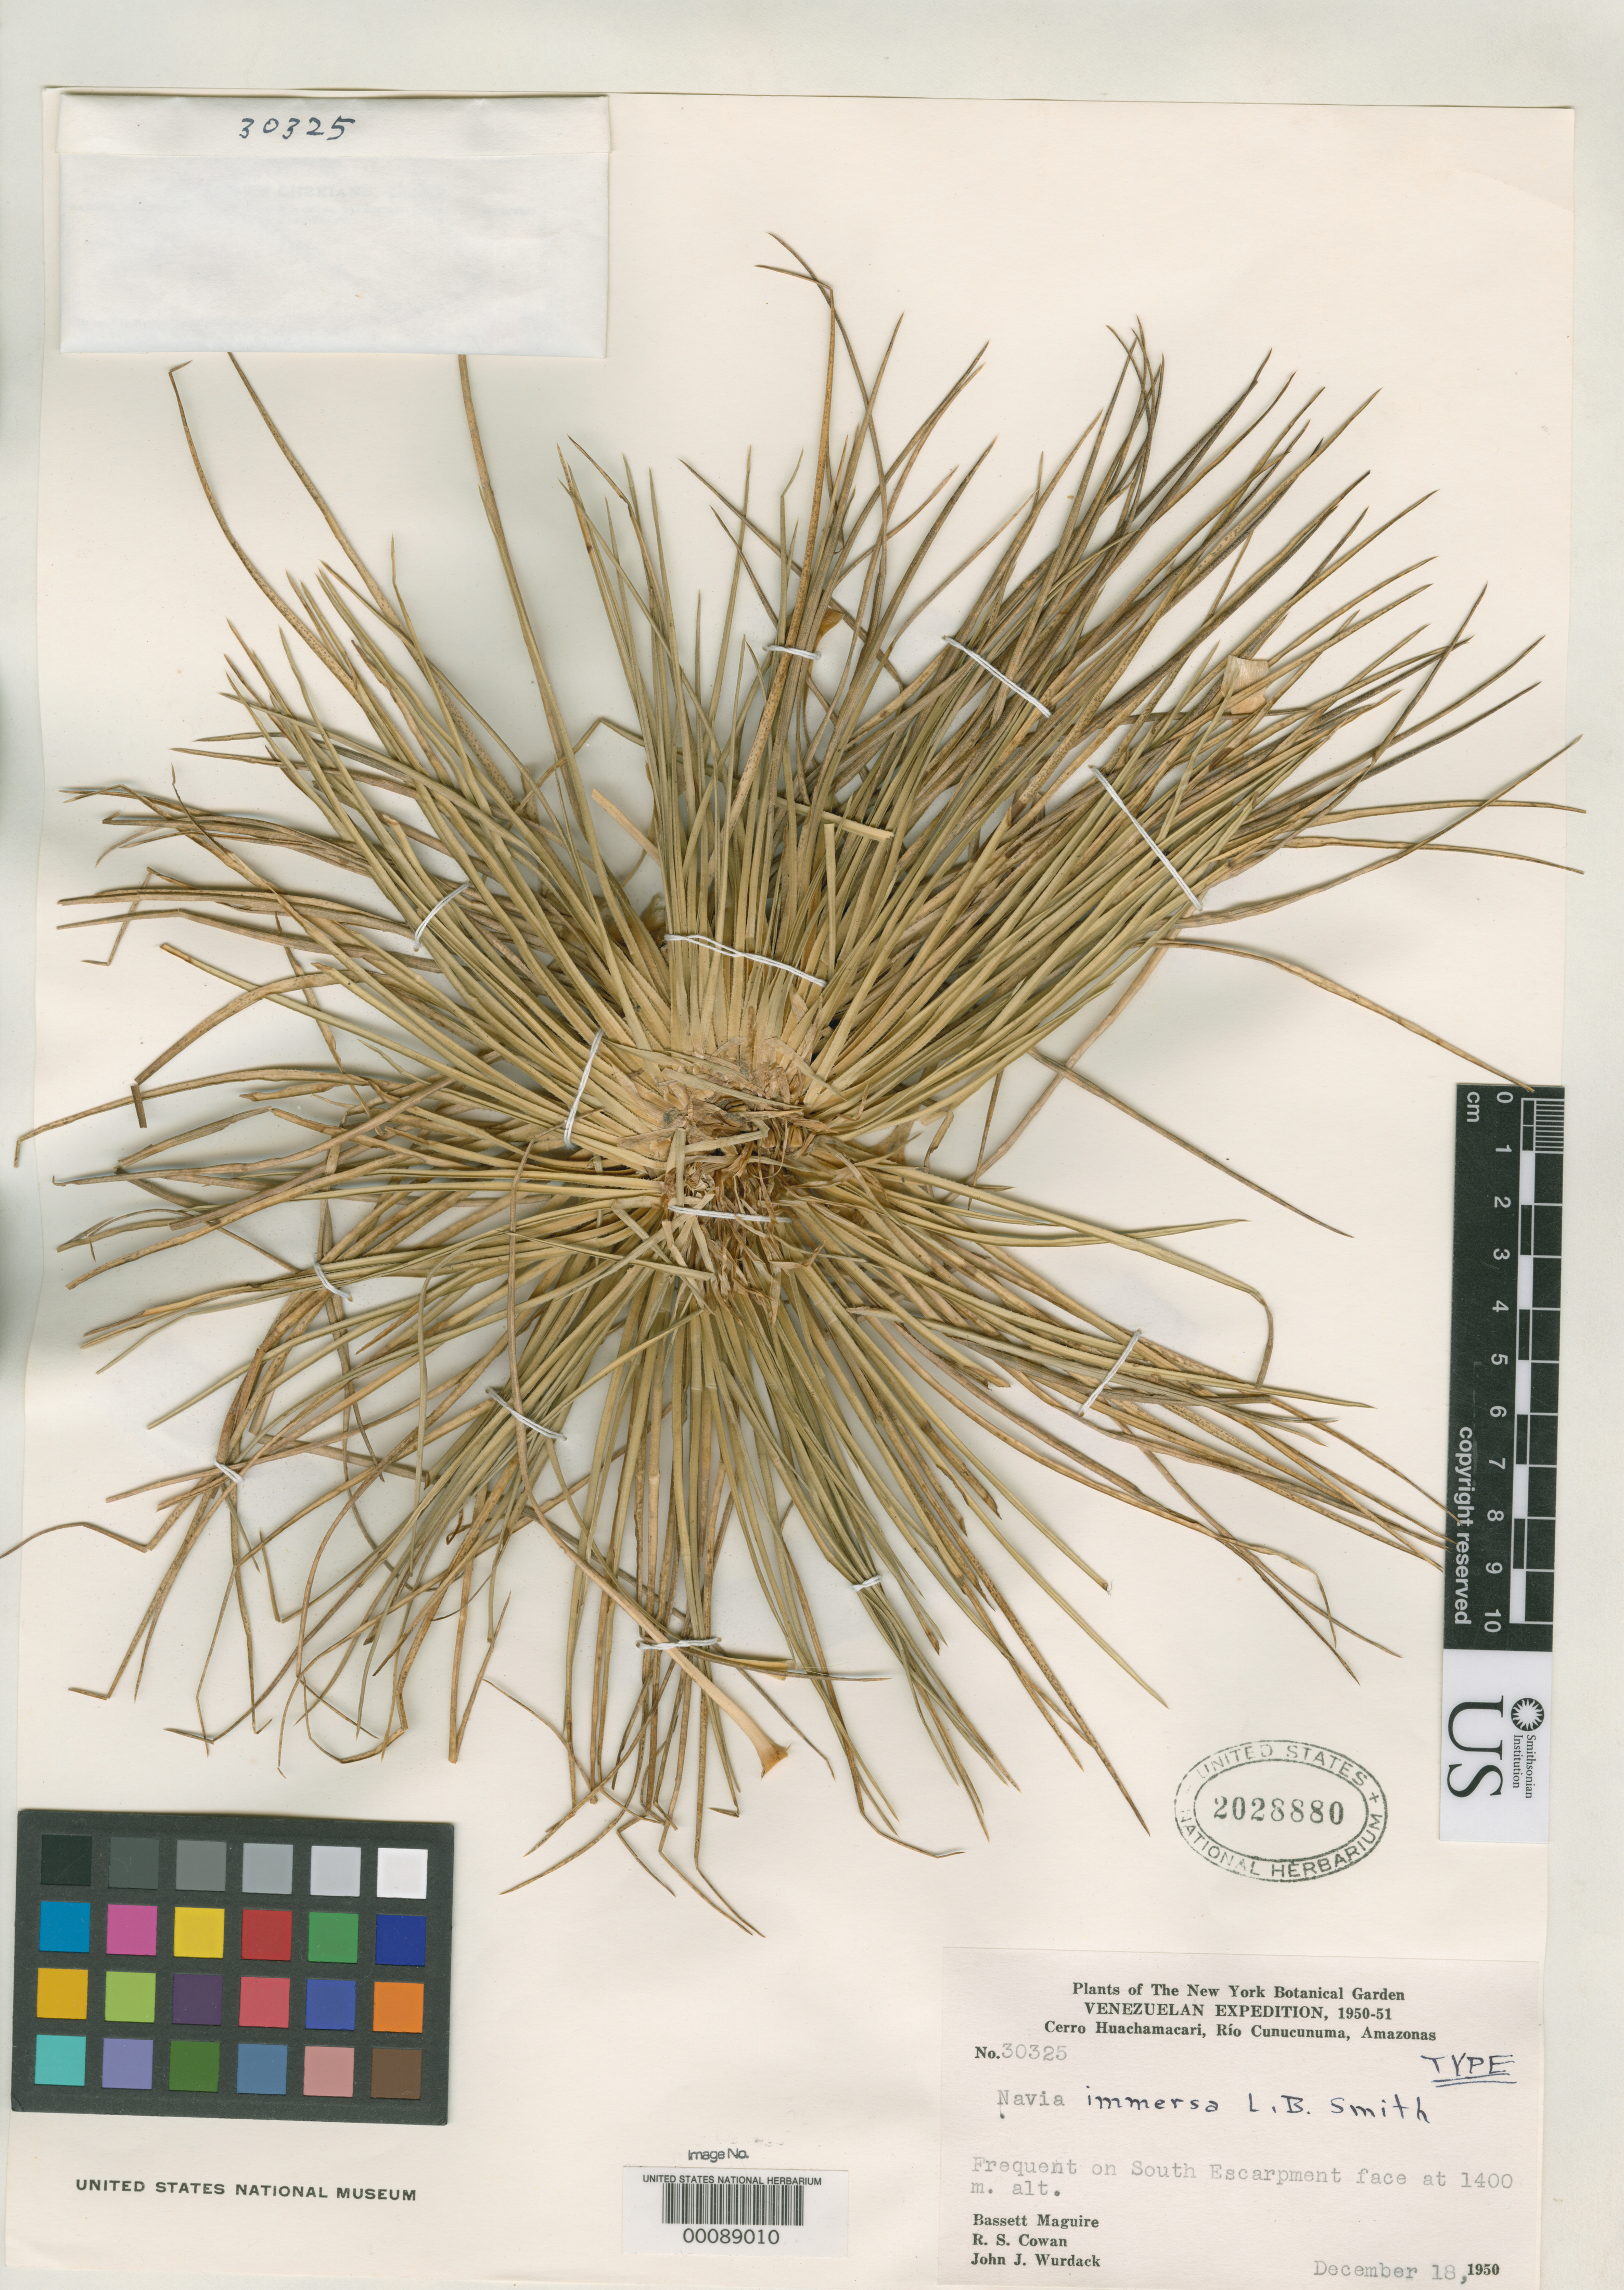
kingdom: Plantae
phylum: Tracheophyta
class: Liliopsida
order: Poales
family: Bromeliaceae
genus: Navia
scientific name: Navia immersa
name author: L.B. Sm.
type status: Holotype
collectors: B. Maguire, R. S. Cowan & J. J. Wurdack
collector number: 30325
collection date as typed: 18 Dec 1950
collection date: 1950-12-18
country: Venezuela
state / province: Amazonas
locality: S escarpment face of Cerro Huachamacari, Rio Cunucunuma.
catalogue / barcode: US 2028880